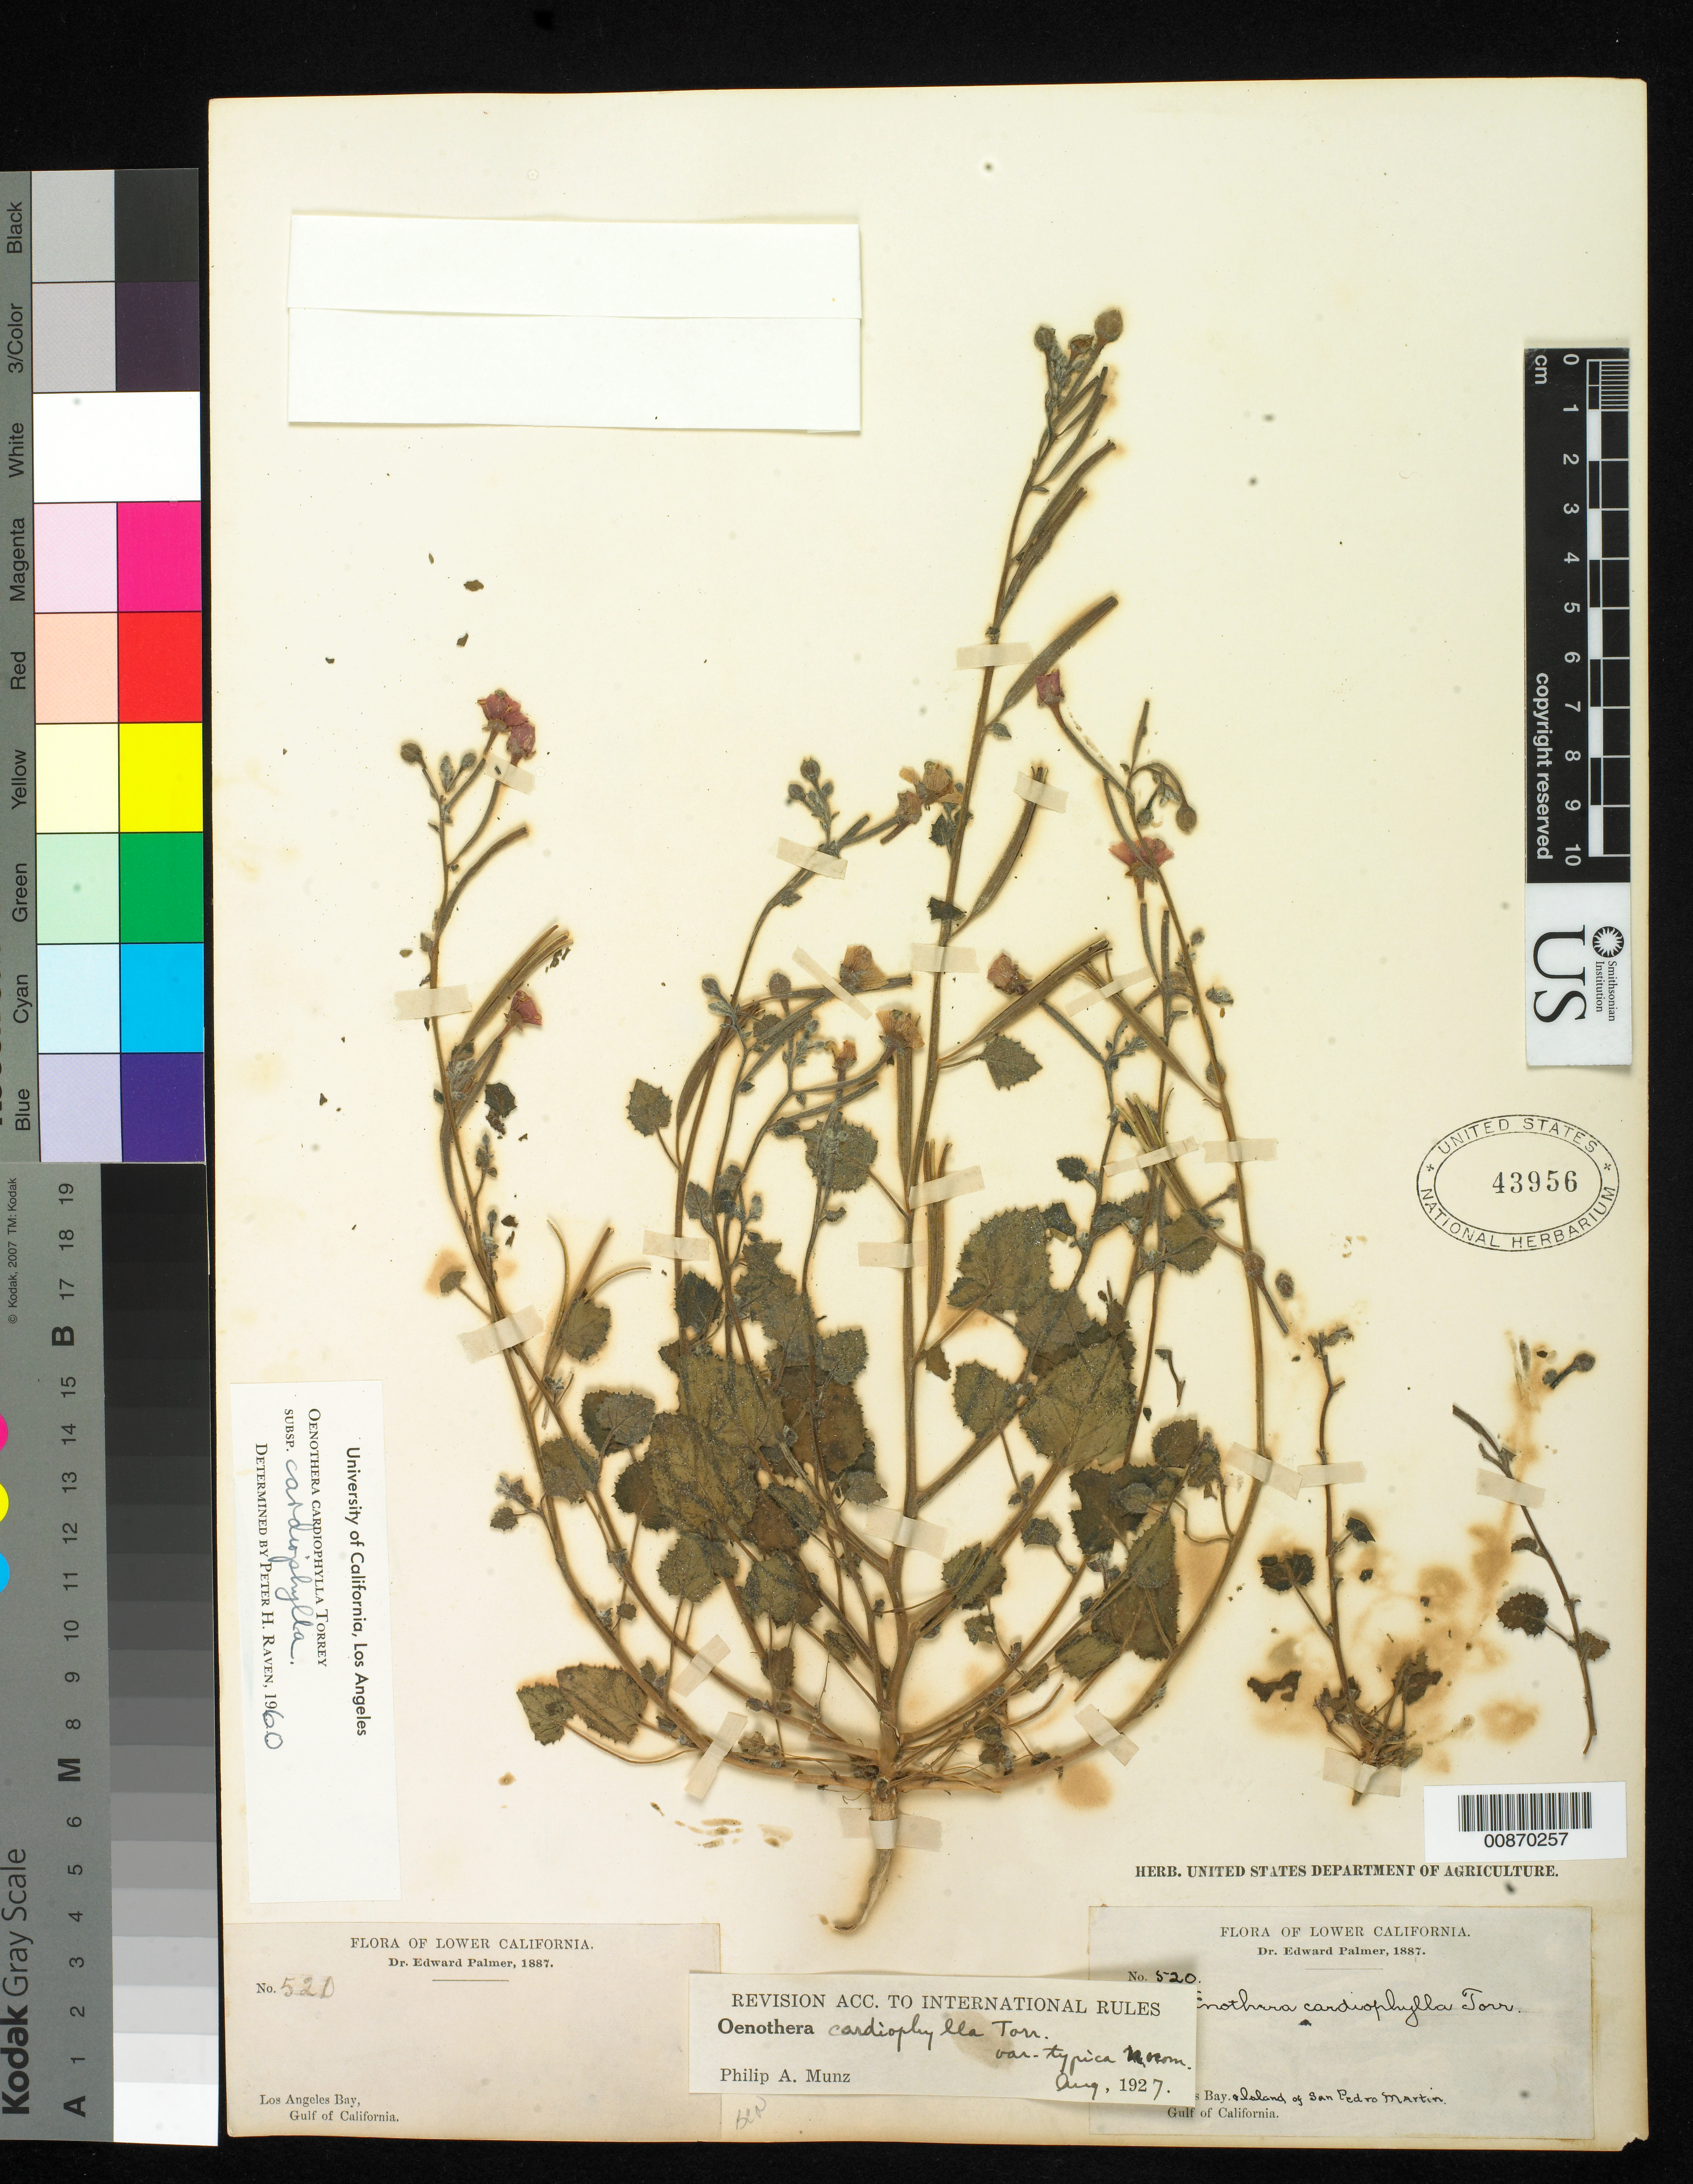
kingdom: Plantae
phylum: Tracheophyta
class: Magnoliopsida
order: Myrtales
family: Onagraceae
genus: Chylismia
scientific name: Chylismia cardiophylla subsp. cardiophylla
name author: (Torr.) Small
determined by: Wagner, W. L., (BOT), Smithsonian Institution - National Museum of Natural History (UNITED STATES)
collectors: E. Palmer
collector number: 520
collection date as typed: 1887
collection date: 1887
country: Mexico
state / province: Sonora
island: San Pedro Mártir I.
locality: Los Angeles Bay and Island of San Pedro Mártir.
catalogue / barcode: US 43956